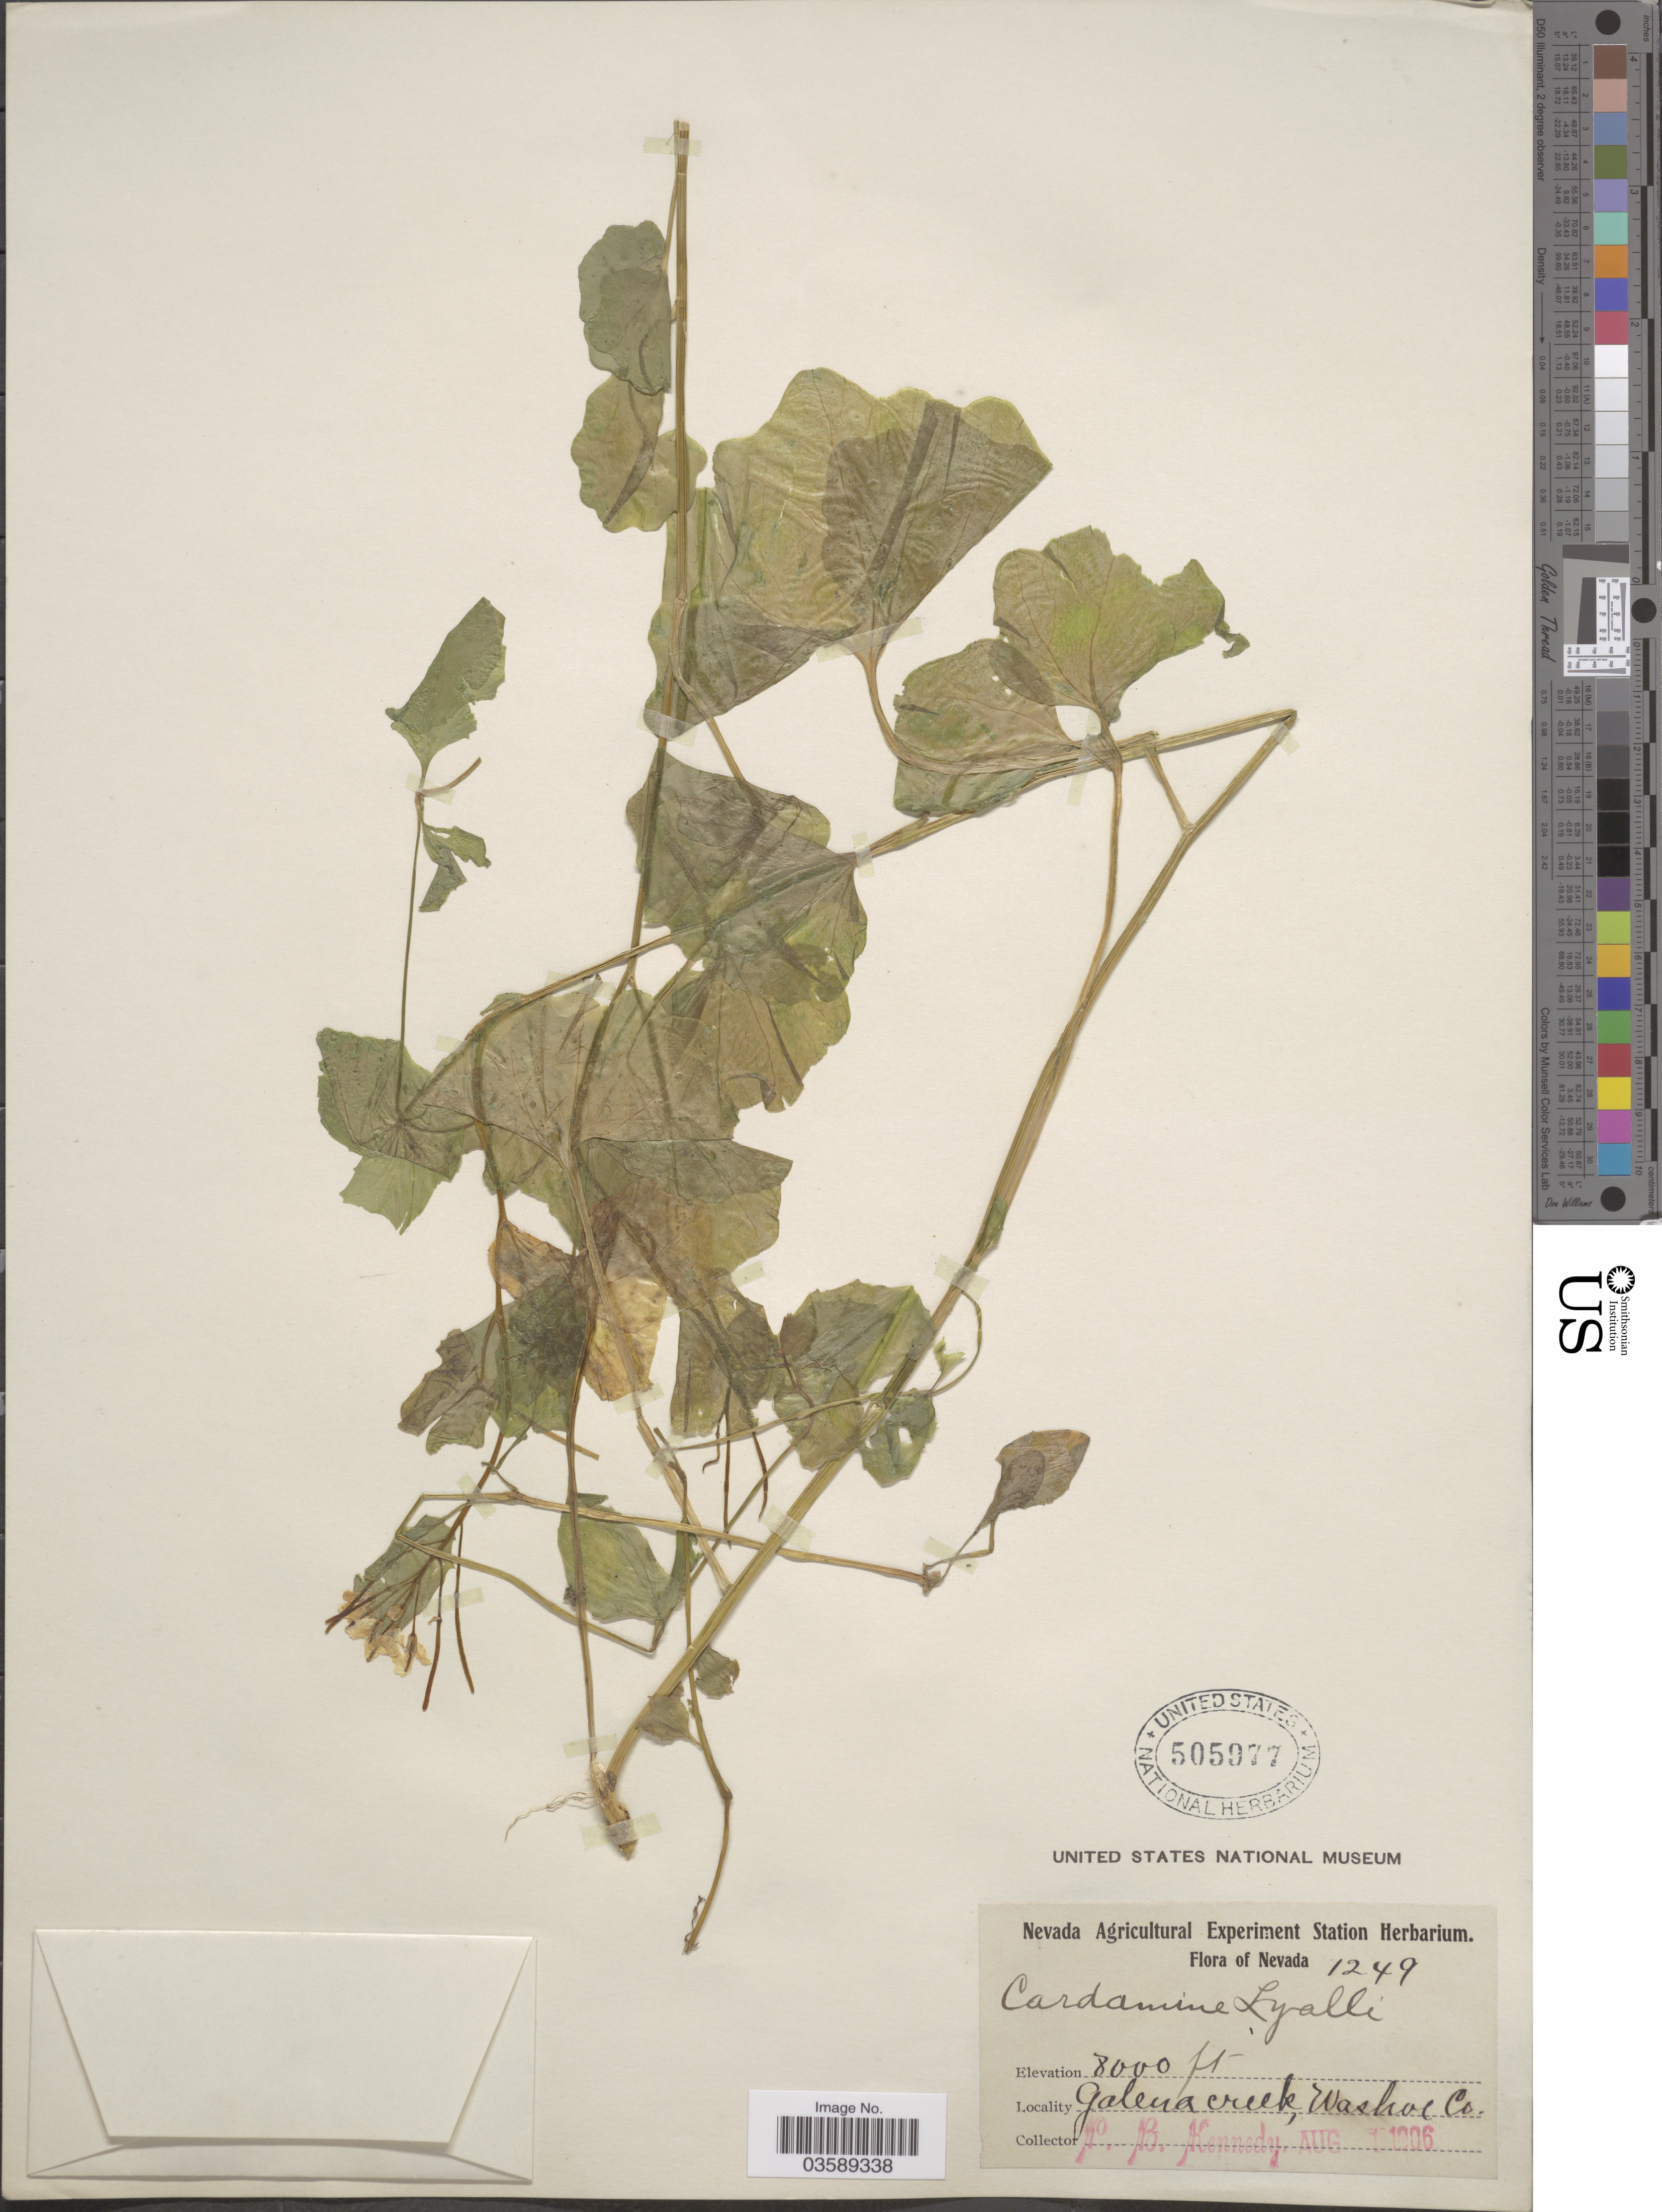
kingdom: Plantae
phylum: Tracheophyta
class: Magnoliopsida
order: Brassicales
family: Brassicaceae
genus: Cardamine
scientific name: Cardamine lyallii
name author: S. Watson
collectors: N. Kennedy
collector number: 1249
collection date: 1906-08-01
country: United States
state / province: Nevada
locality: Galena creek, Washoe Co.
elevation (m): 2438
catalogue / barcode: US 505977